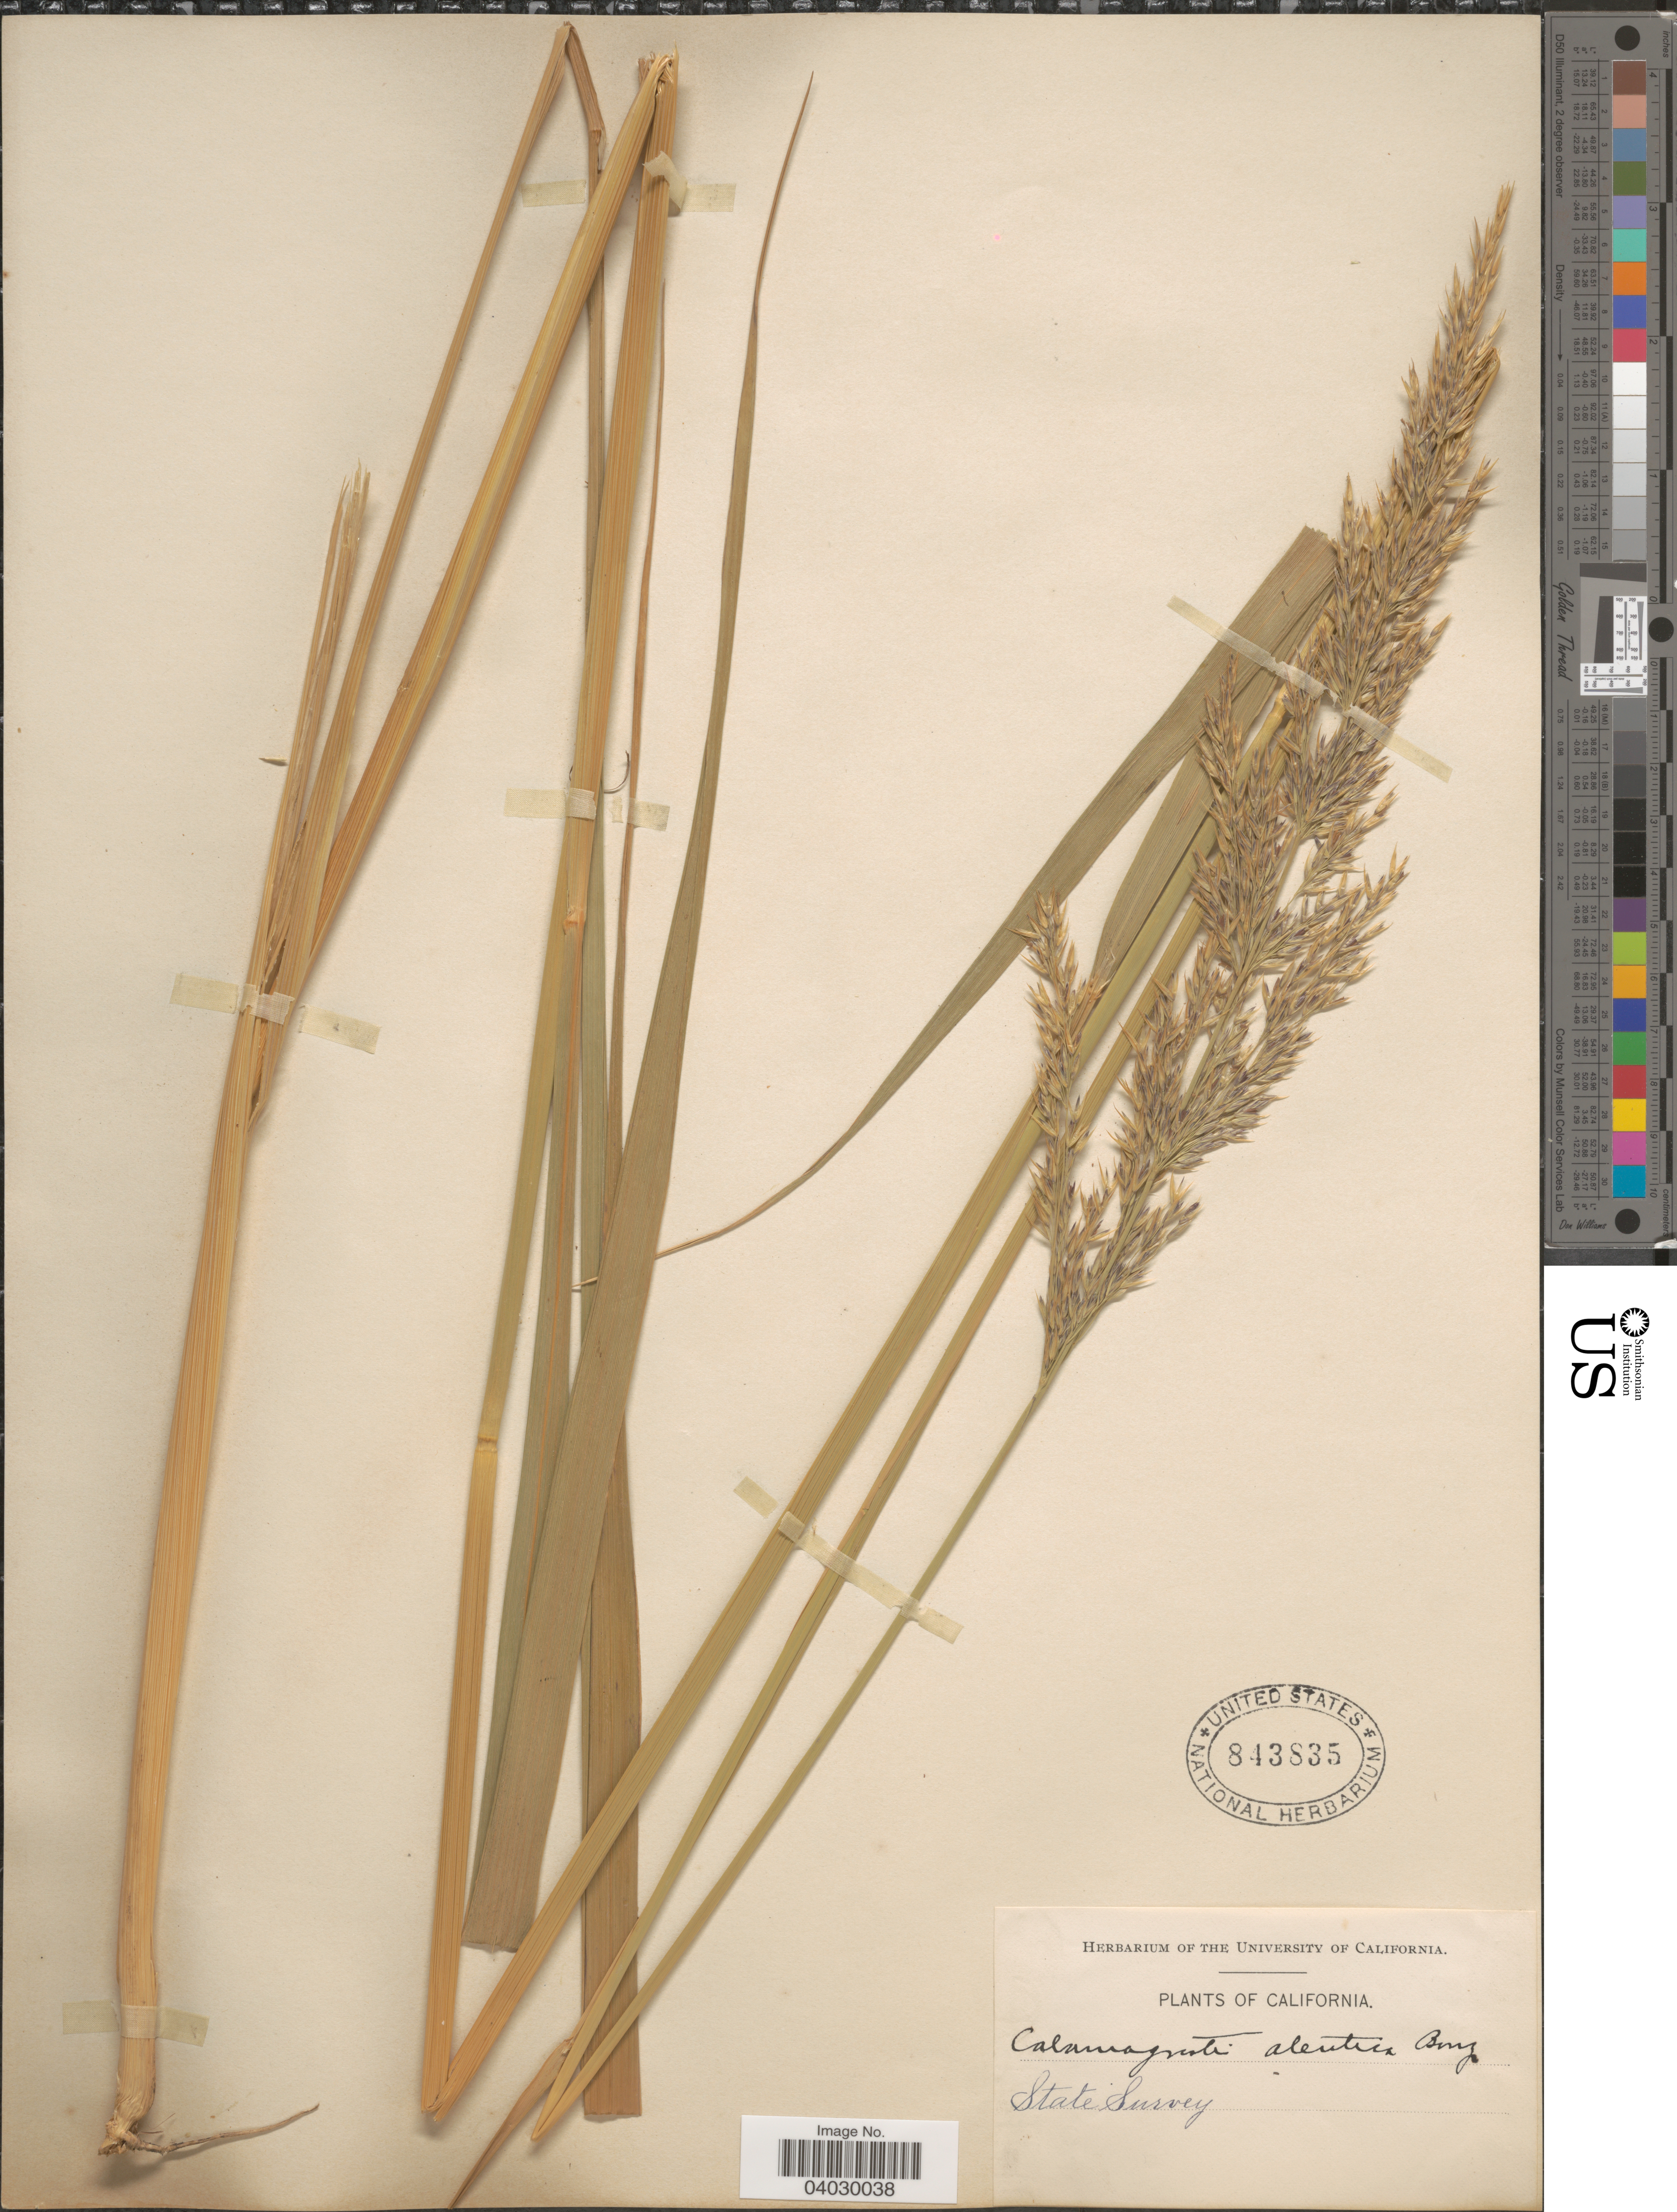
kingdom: Plantae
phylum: Tracheophyta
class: Liliopsida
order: Poales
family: Poaceae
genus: Calamagrostis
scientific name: Calamagrostis nutkaensis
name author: (J. Presl) Steud.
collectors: ex herb. Univ. of California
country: United States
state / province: California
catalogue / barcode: US 843835